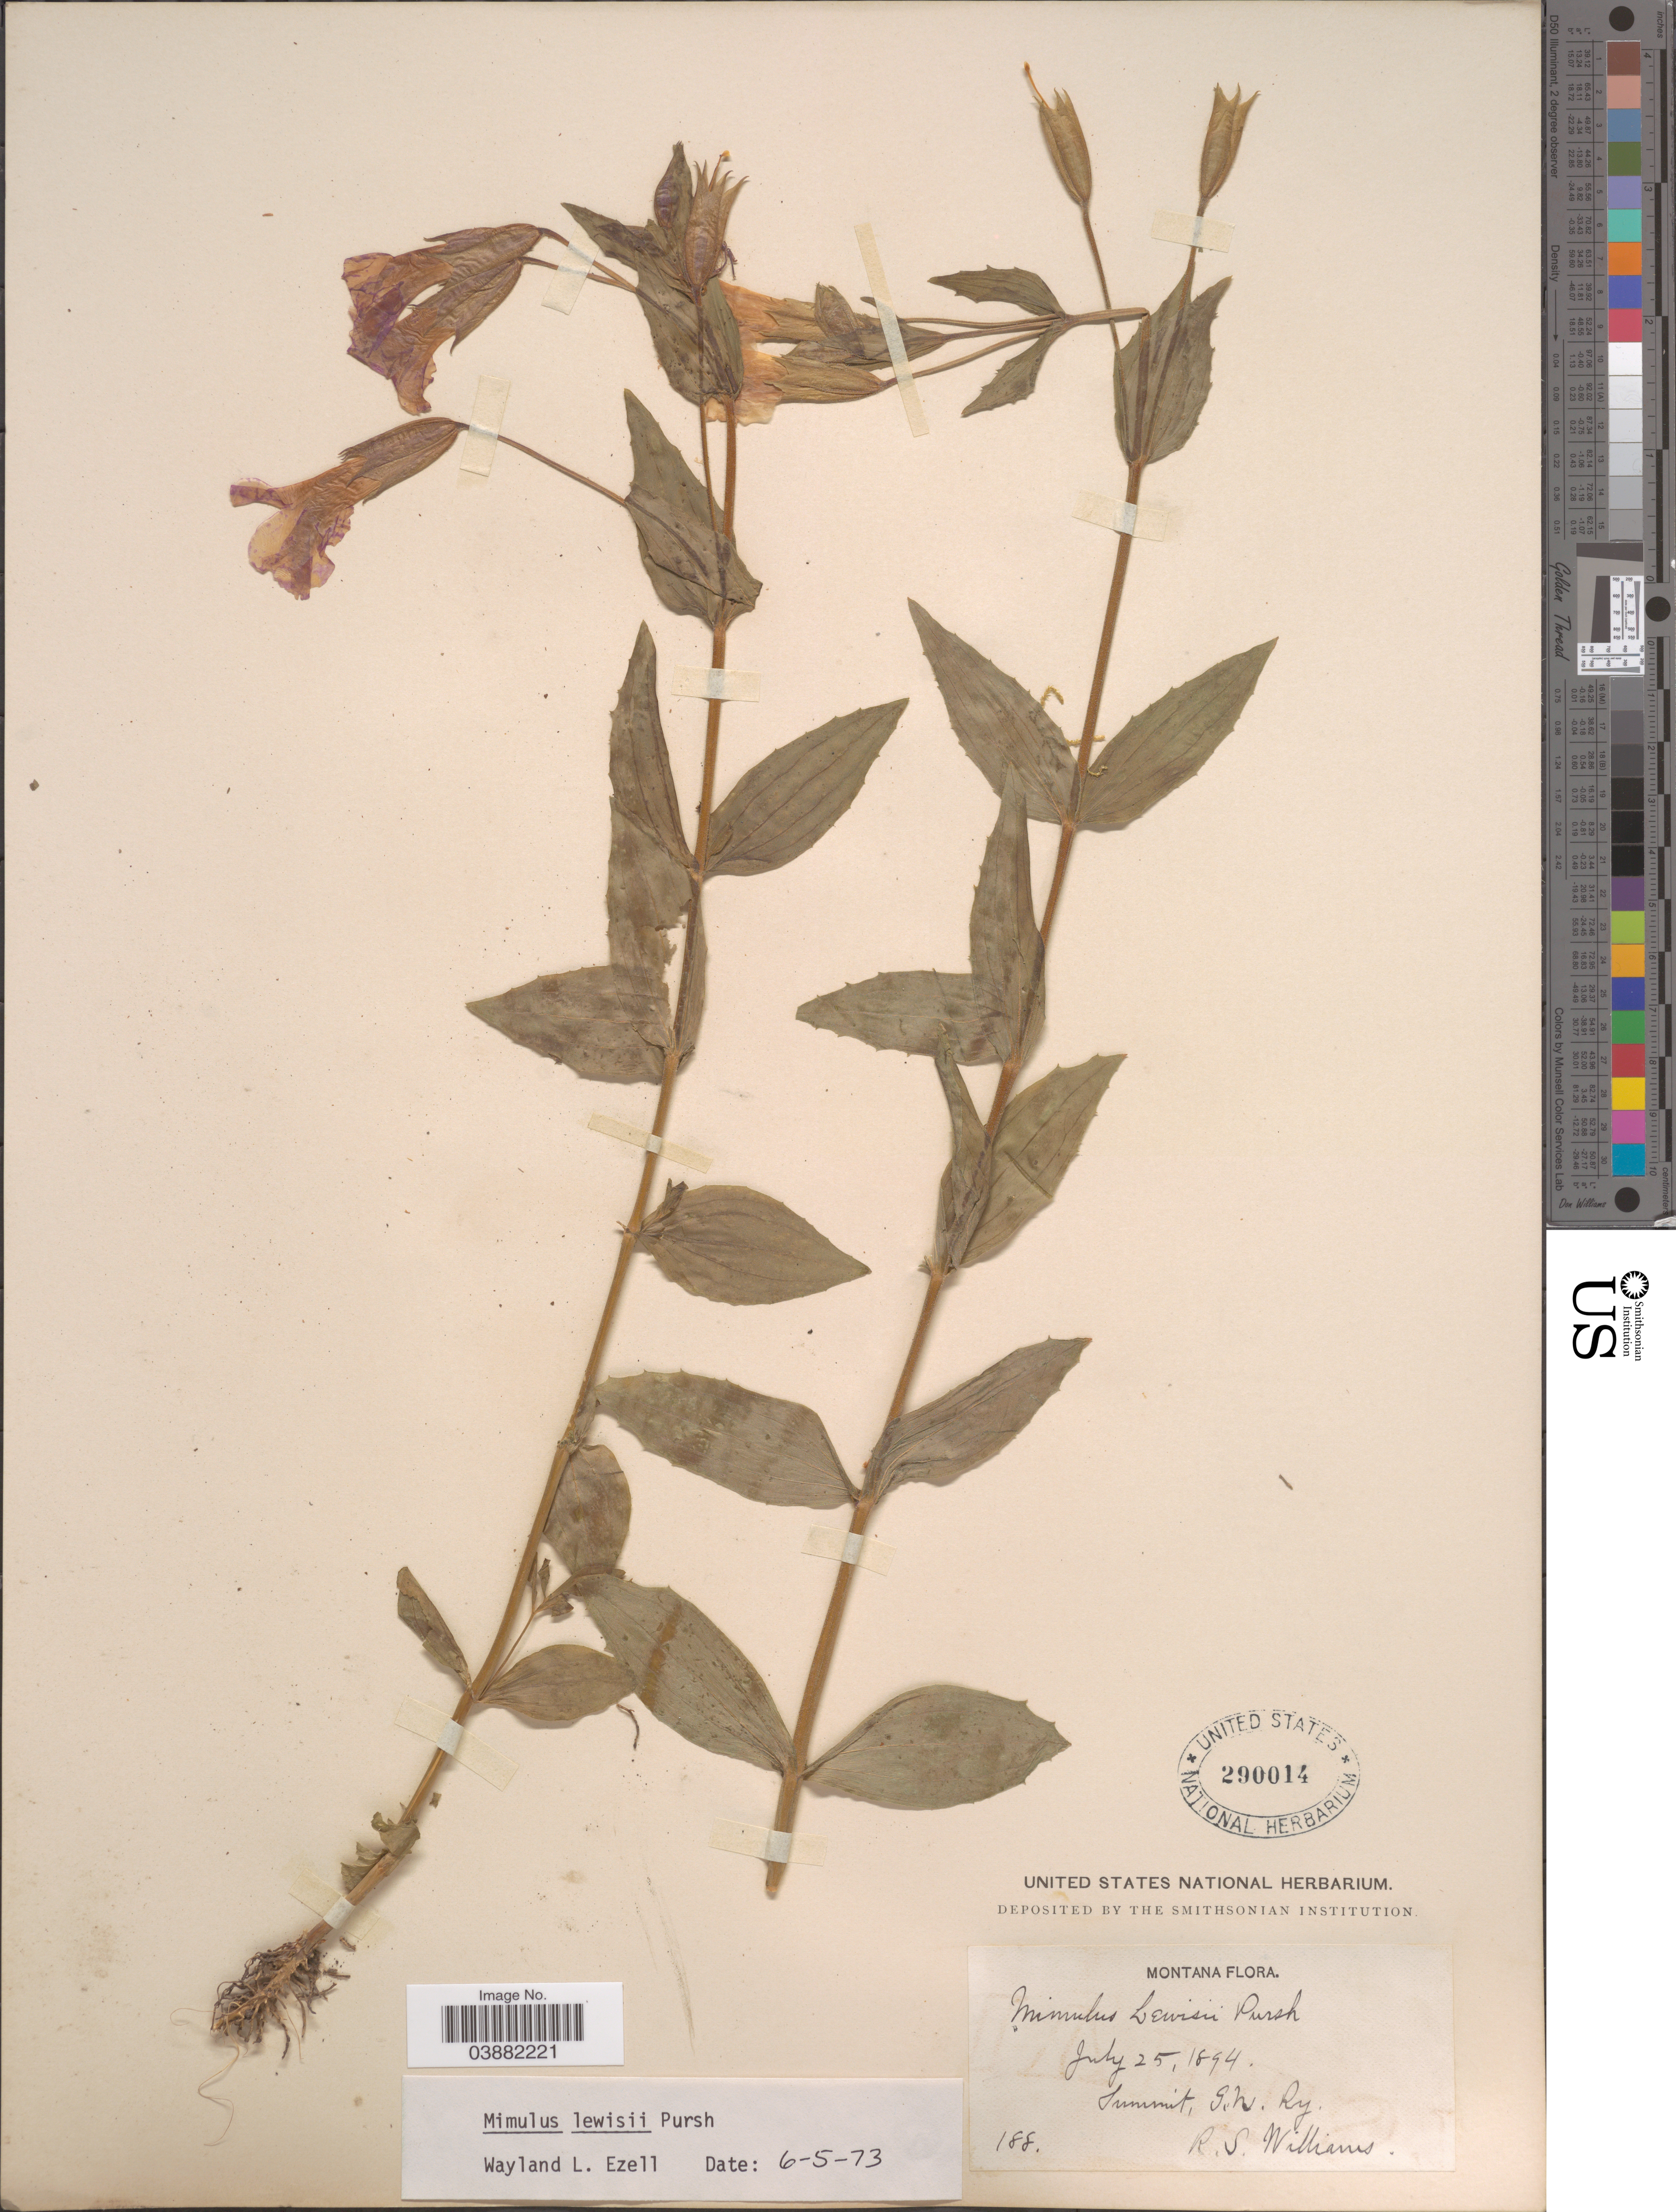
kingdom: Plantae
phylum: Tracheophyta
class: Magnoliopsida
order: Lamiales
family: Phrymaceae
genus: Mimulus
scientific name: Mimulus lewisii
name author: Pursh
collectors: R. S. Williams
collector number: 188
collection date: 1894-07-25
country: United States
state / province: Montana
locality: Summit, G.W. Ry.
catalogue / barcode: US 290014